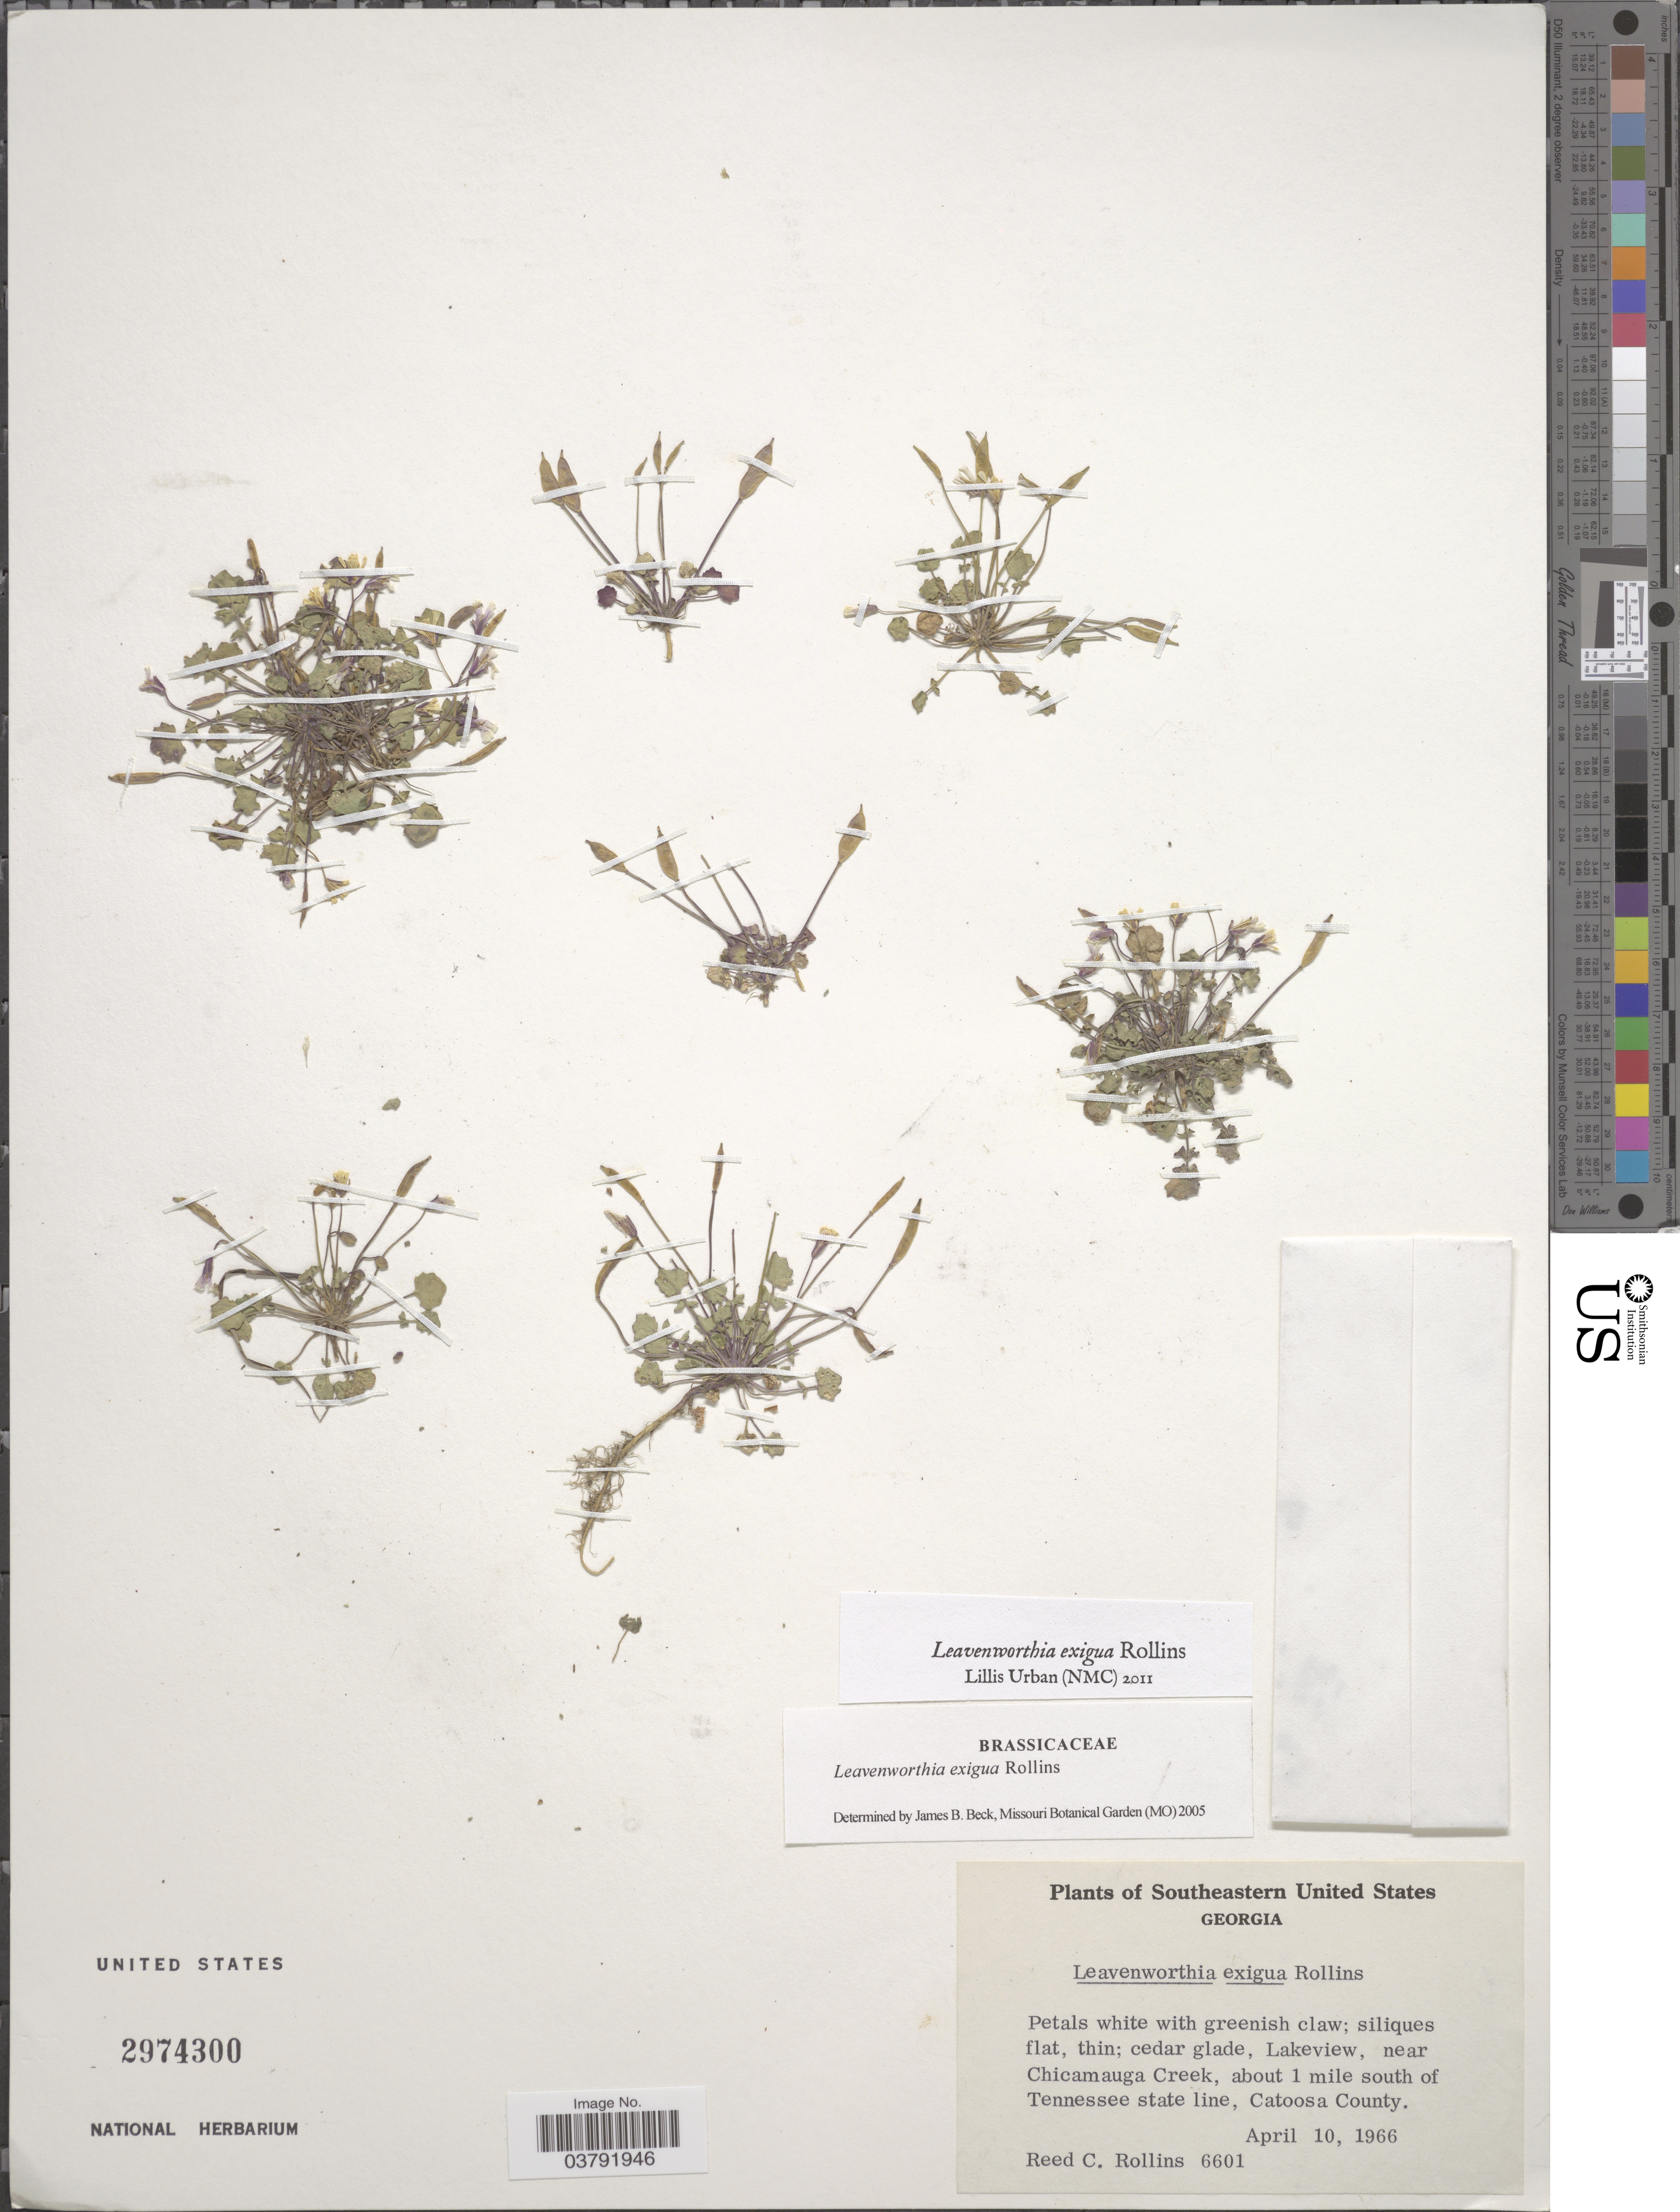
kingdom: Plantae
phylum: Tracheophyta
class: Magnoliopsida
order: Brassicales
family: Brassicaceae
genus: Leavenworthia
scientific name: Leavenworthia exigua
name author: Rollins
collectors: R. C. Rollins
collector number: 6601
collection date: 1966-04-10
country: United States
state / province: Georgia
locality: Southeastern United States. Lakeview, near Chicamauga Creek, about 1 mile south of Tennessee state line, Catoosa County.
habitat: cedar glade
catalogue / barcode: US 2974300